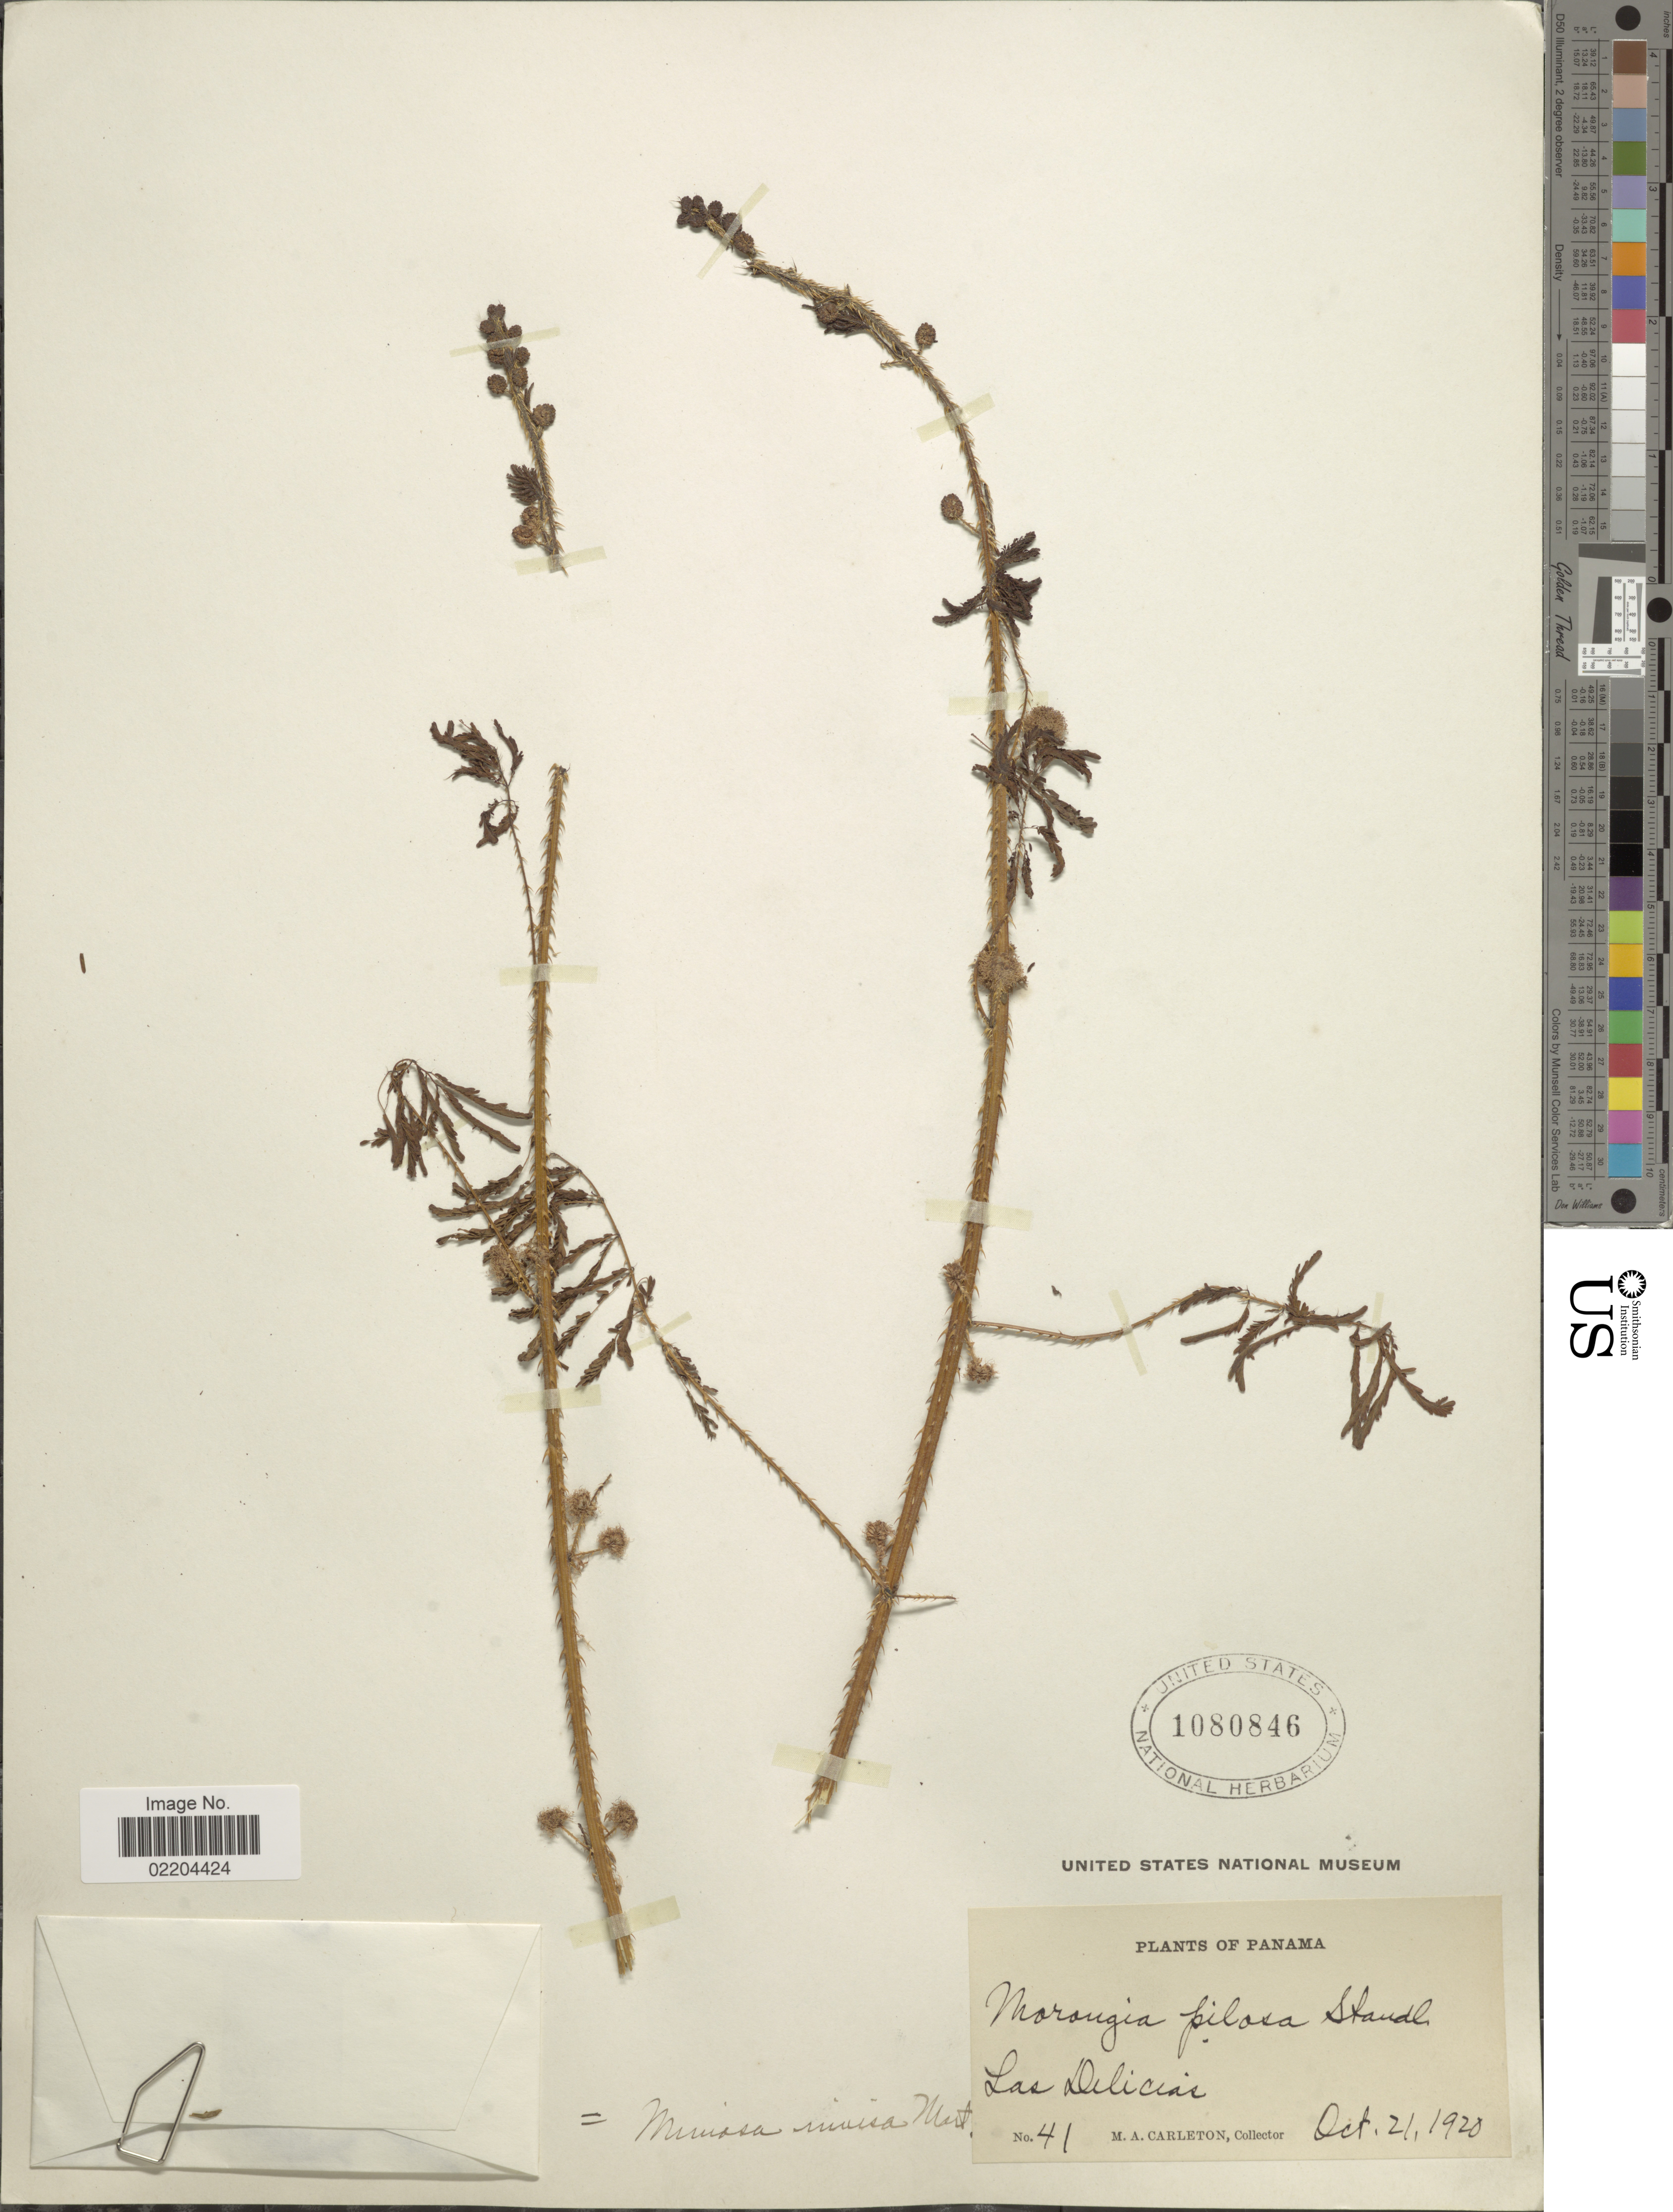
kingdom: Plantae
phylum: Tracheophyta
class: Magnoliopsida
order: Fabales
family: Fabaceae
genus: Mimosa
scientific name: Mimosa invisa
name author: Mart. ex Colla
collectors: M. A. Carleton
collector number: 41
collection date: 1920-10-21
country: Panama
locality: Las Delicias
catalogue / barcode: US 1080846